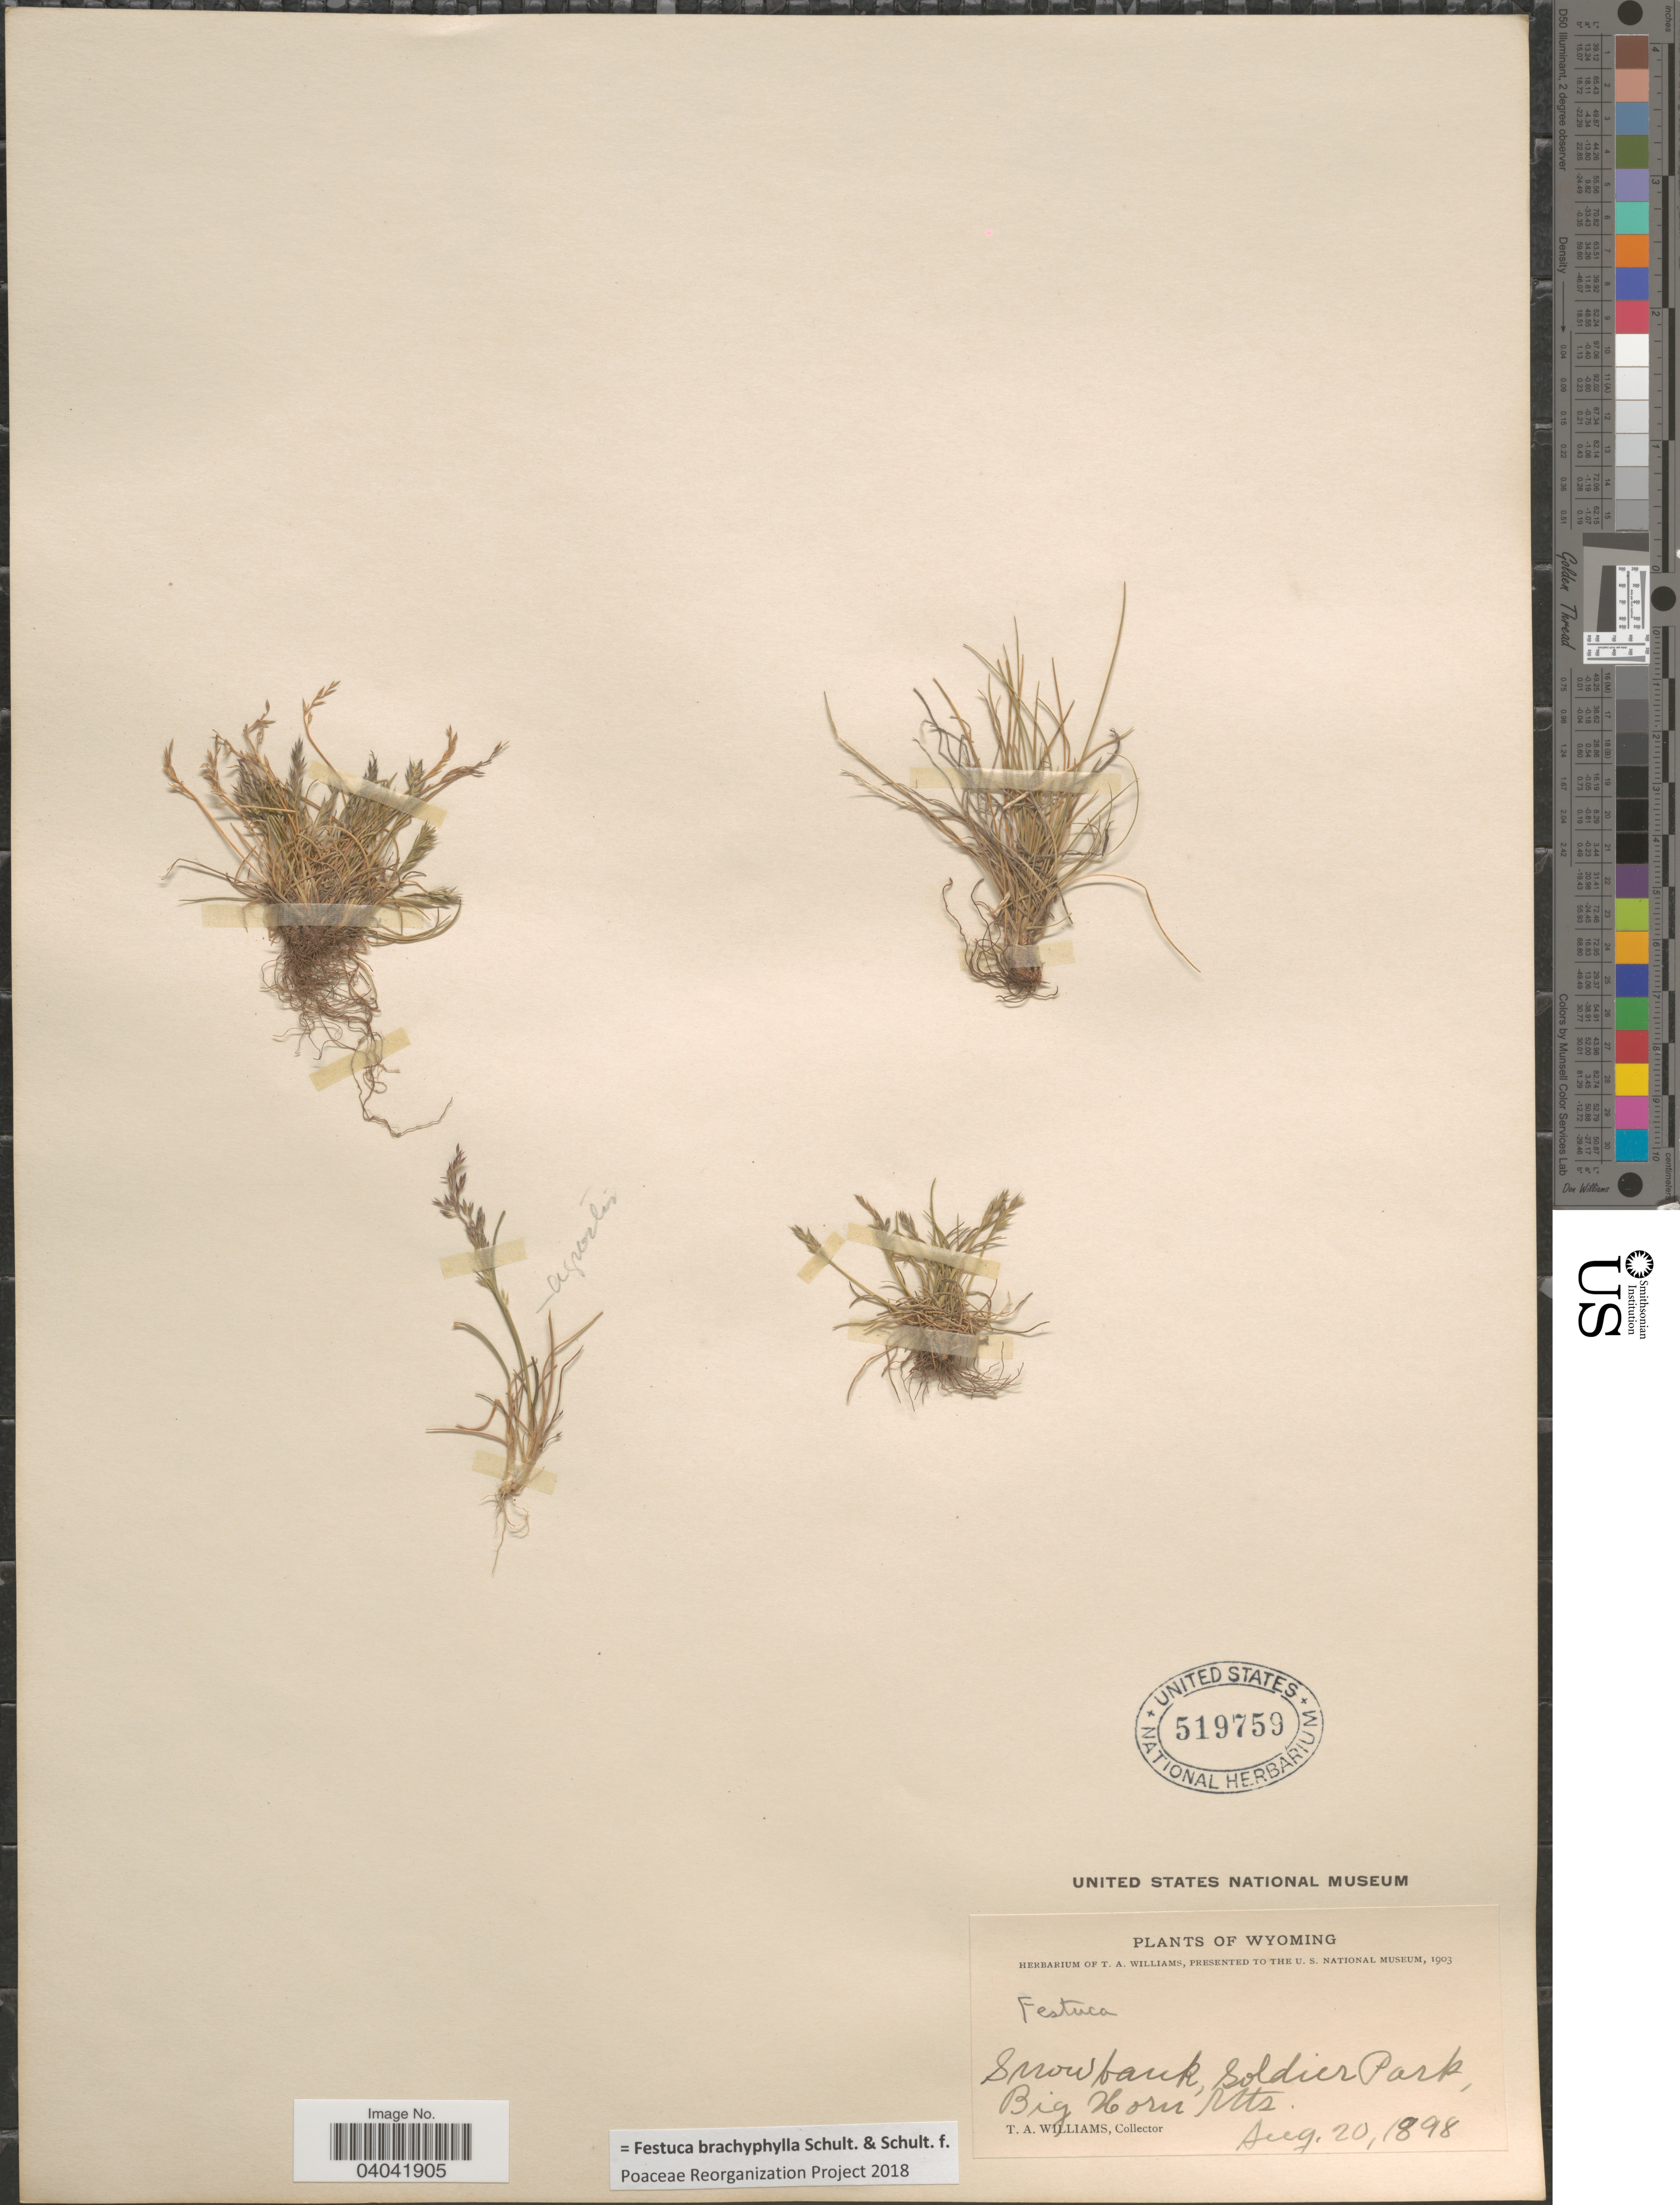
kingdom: Plantae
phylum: Tracheophyta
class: Liliopsida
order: Poales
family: Poaceae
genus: Festuca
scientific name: Festuca brachyphylla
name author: Schult. & Schult. f.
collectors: T. Williams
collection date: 1898-08-20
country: United States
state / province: Wyoming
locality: Snow bank, Soldier Park, Big Horn Mts.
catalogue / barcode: US 519759